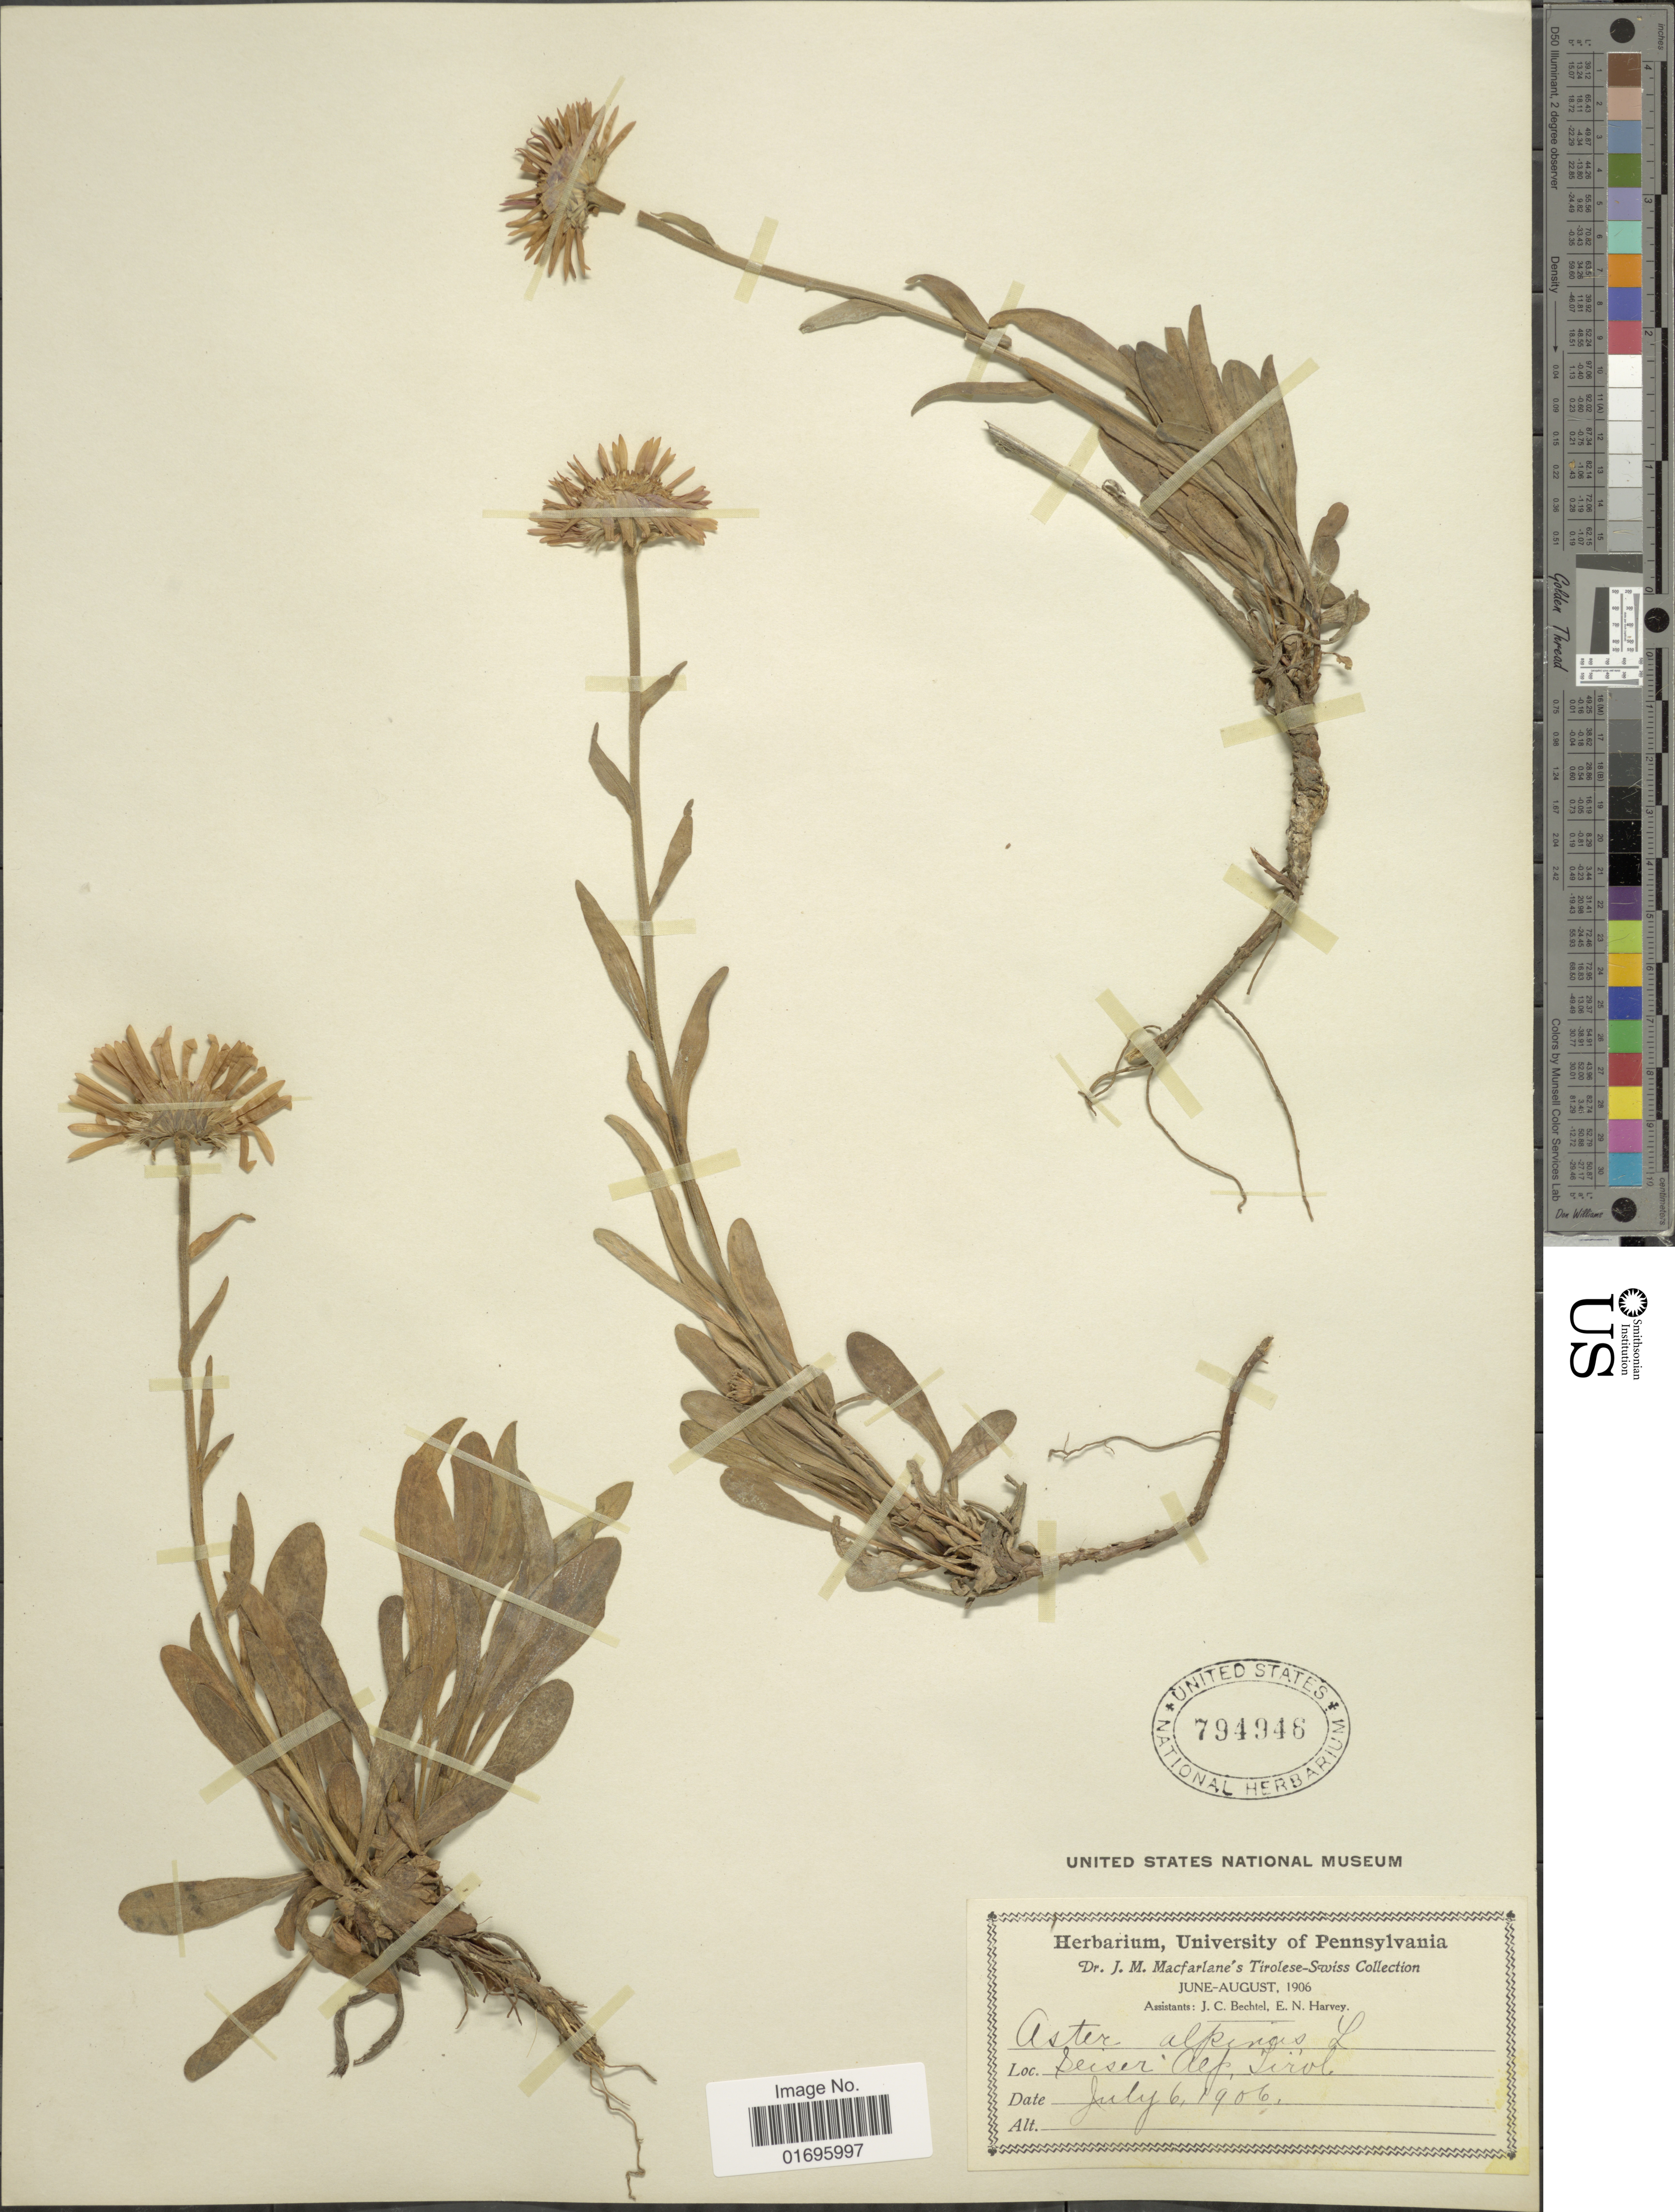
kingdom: Plantae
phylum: Tracheophyta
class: Magnoliopsida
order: Asterales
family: Asteraceae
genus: Aster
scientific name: Aster alpinus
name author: L.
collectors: J. Macfarlane, J. Bechtel & E. Harvey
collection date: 1906-07-06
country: Italy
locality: Seiser Alp, Tirol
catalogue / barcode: US 794946